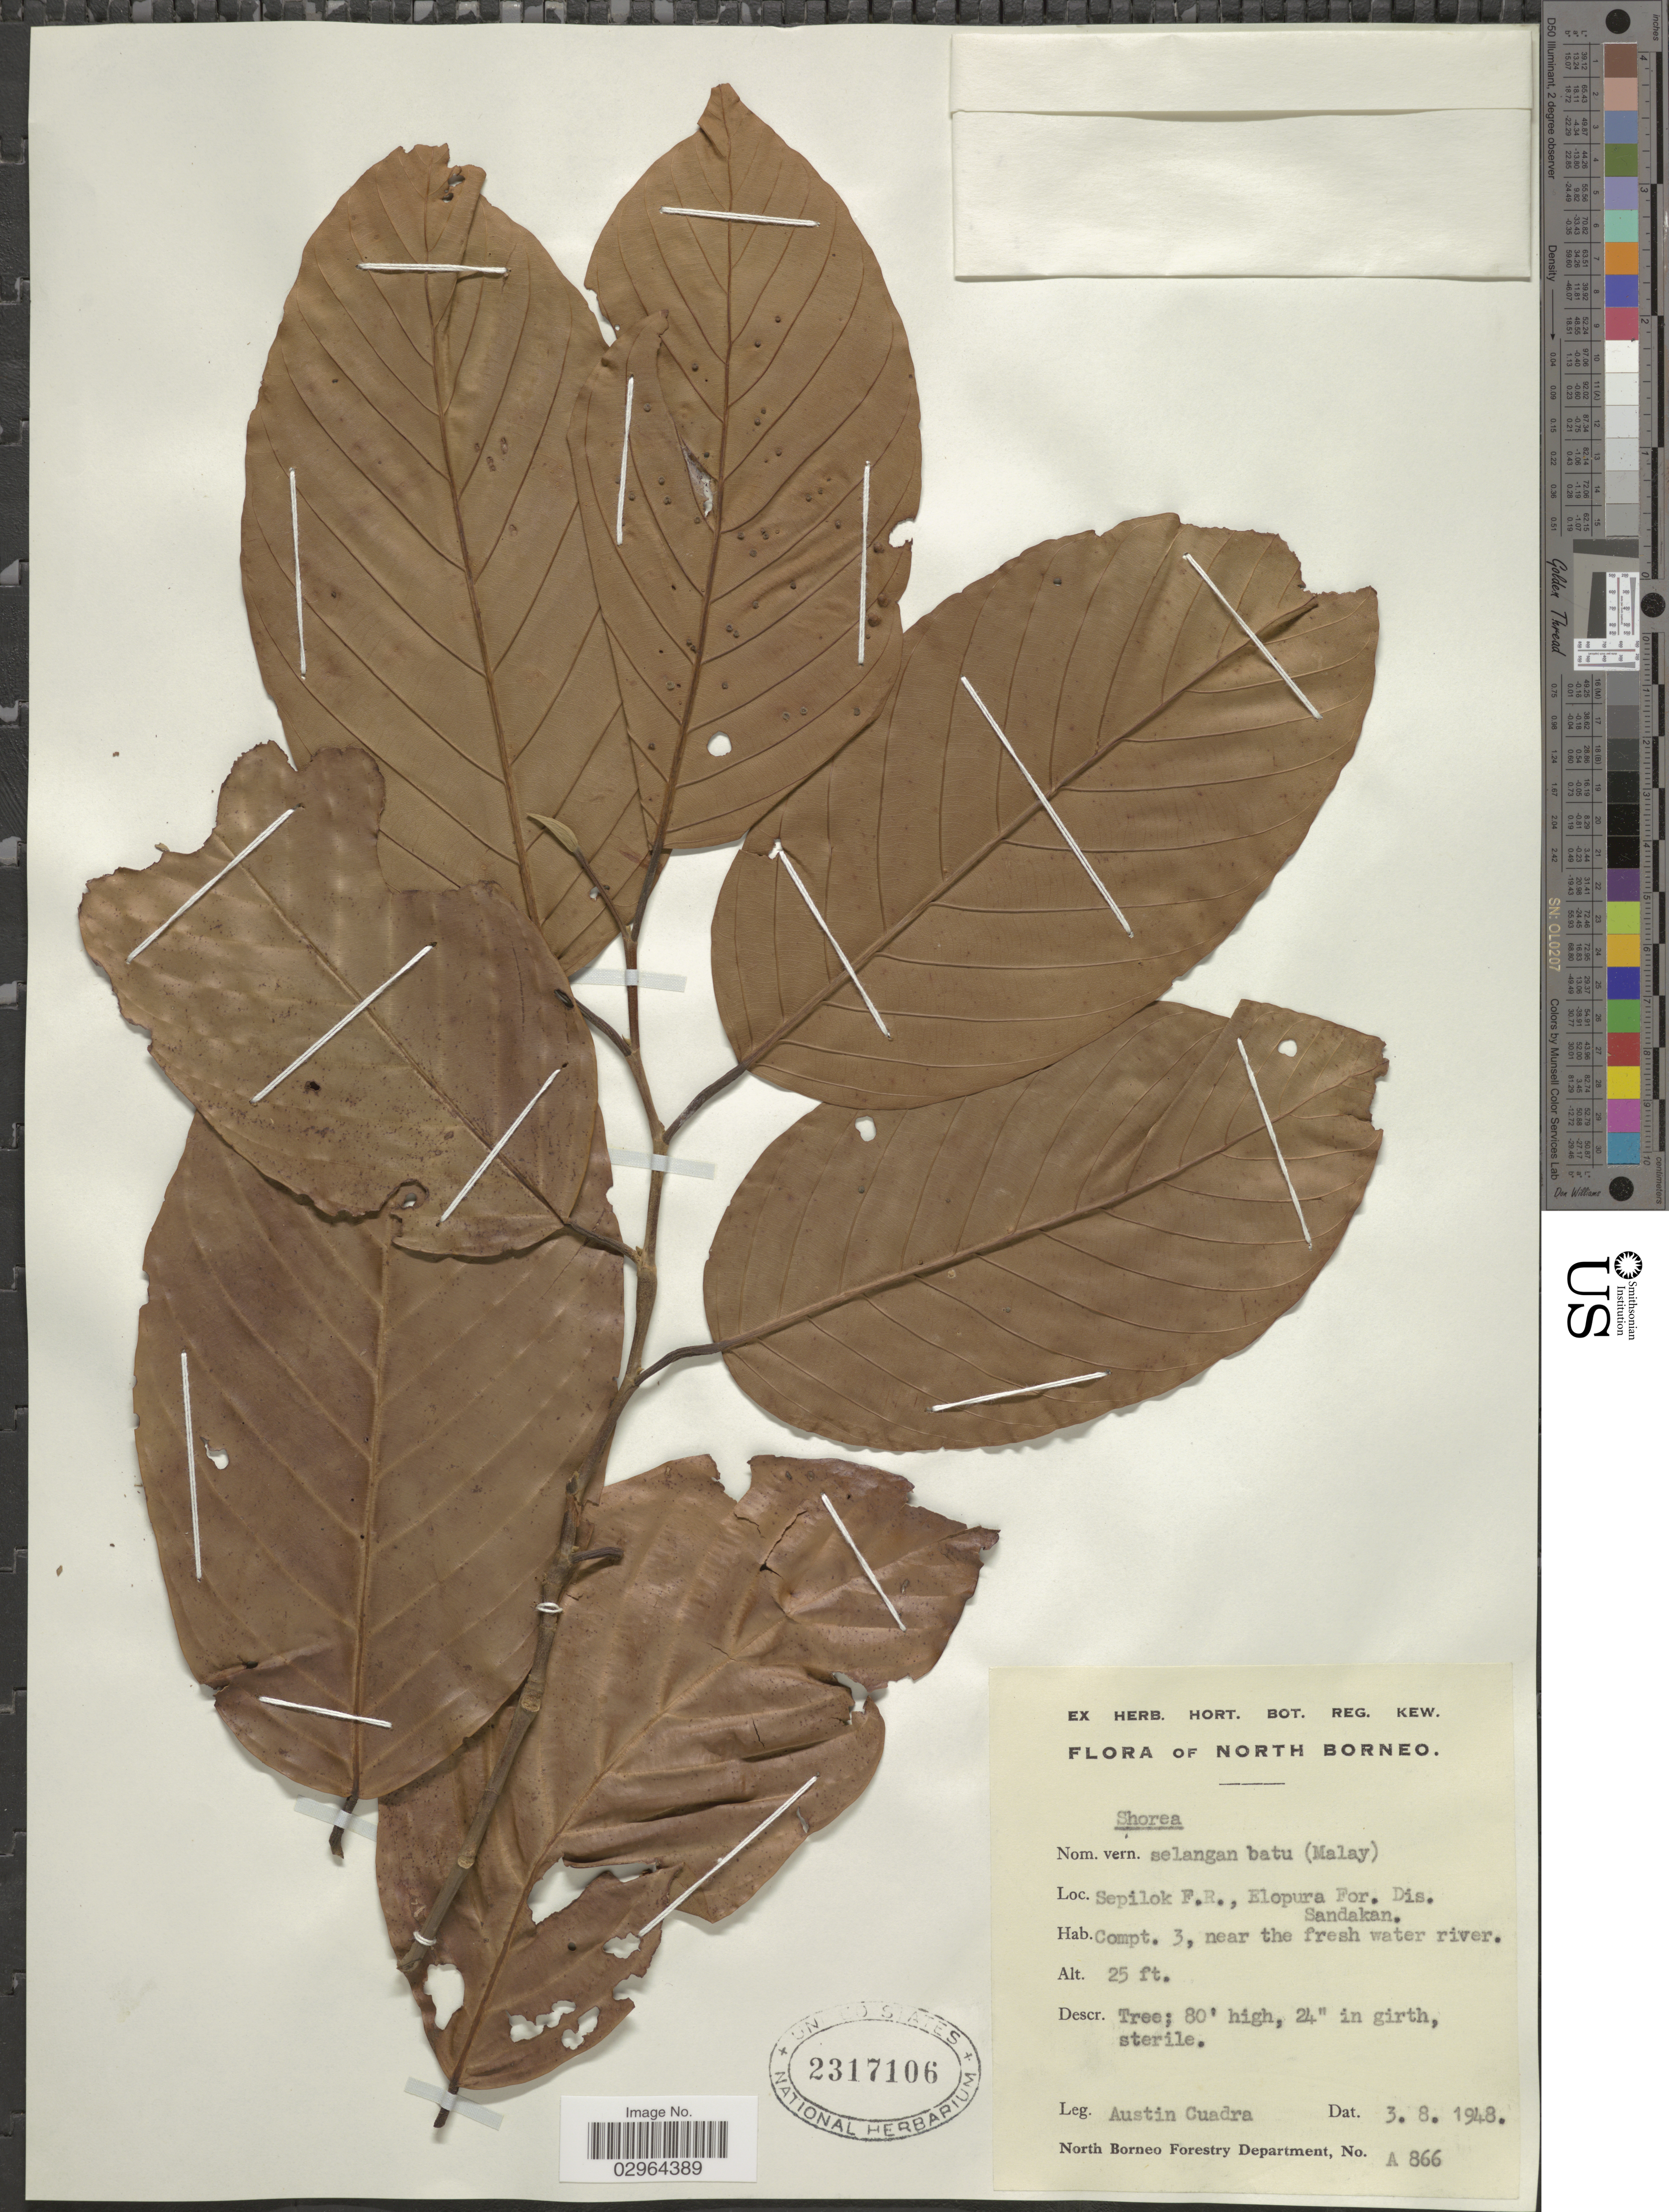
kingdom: Plantae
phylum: Tracheophyta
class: Magnoliopsida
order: Malvales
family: Dipterocarpaceae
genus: Shorea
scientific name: Shorea sp.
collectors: A. Cuadra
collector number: A866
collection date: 1948-08-03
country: Malaysia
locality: North Borneo, Sepilok F.R., Elopura For. Dis. Sandakan. Compt. 3, near the fresh water river.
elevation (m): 8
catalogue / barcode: US 2317106